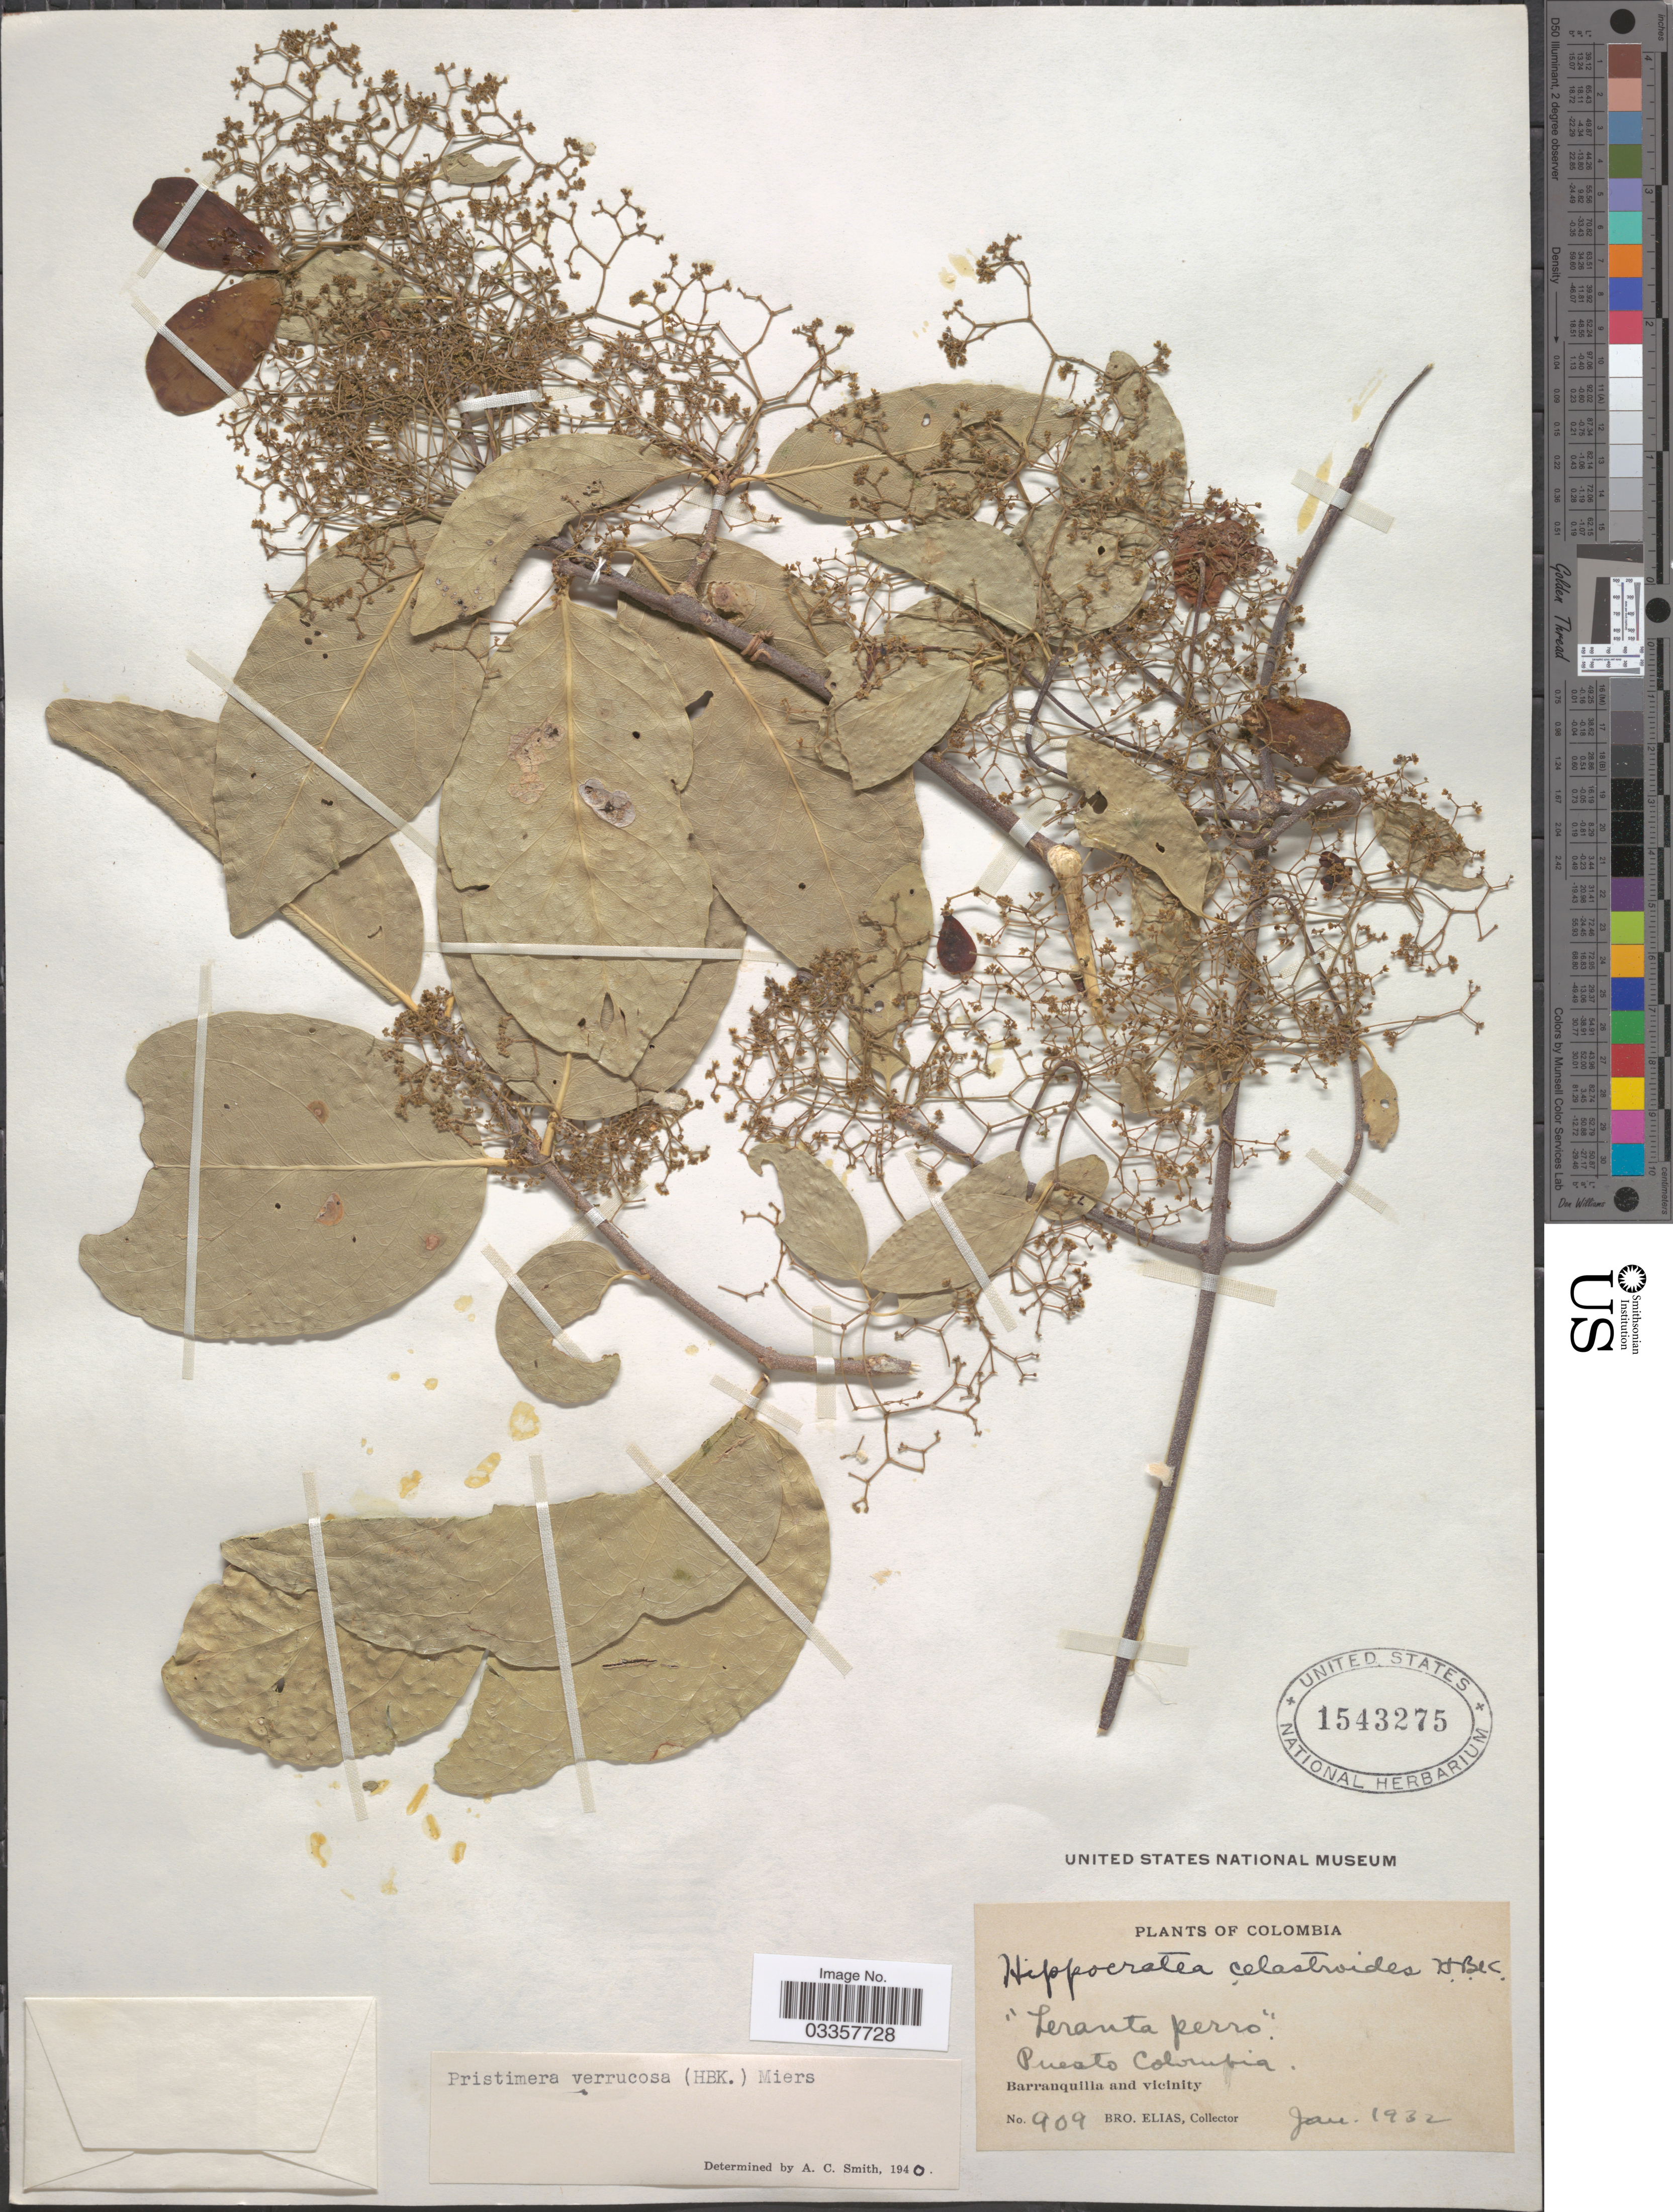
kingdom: Plantae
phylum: Tracheophyta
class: Magnoliopsida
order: Celastrales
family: Celastraceae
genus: Pristimera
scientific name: Pristimera verrucosa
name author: (Kunth) Miers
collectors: Bro. Elias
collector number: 909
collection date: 1932-01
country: Colombia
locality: Puerto Colombia. Barranquilla and vicinity.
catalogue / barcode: US 1543275